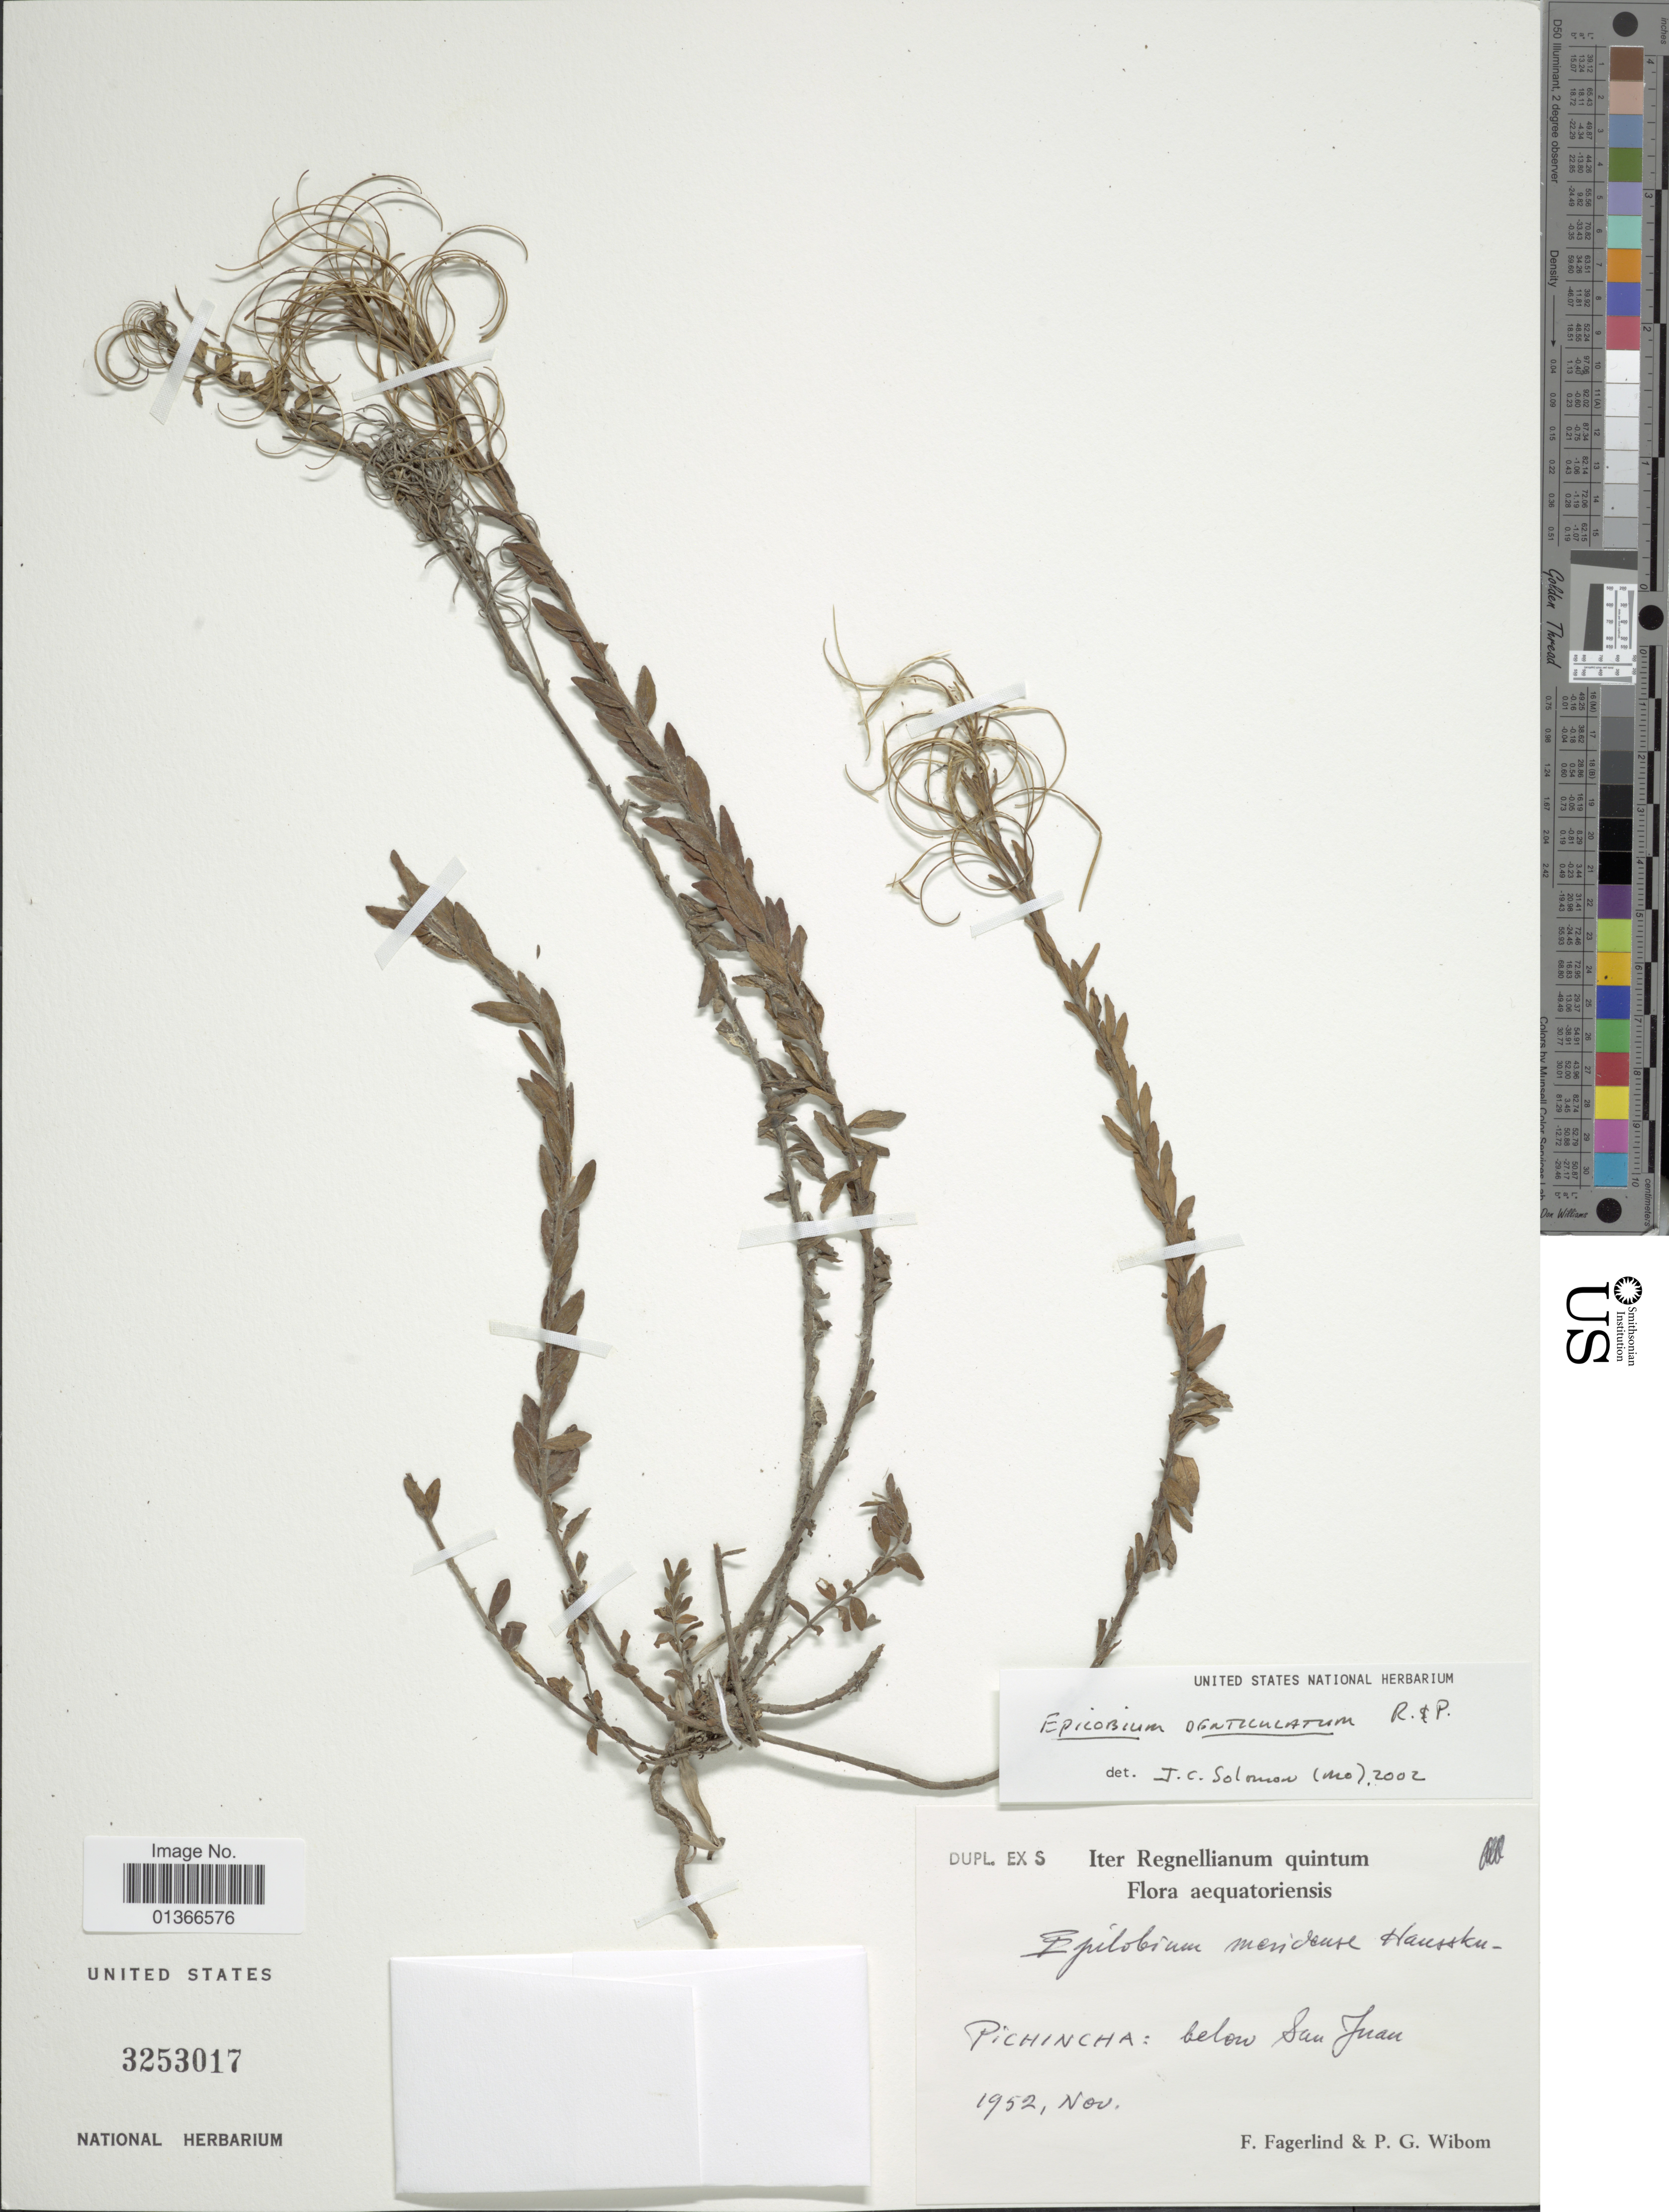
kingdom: Plantae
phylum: Tracheophyta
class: Magnoliopsida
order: Myrtales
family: Onagraceae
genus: Epilobium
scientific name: Epilobium denticulatum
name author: Ruiz & Pav.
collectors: F. Fagerlind & P. Wibom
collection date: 1952-11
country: Ecuador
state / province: Pichincha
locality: Below San Juan.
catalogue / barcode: US 3253017